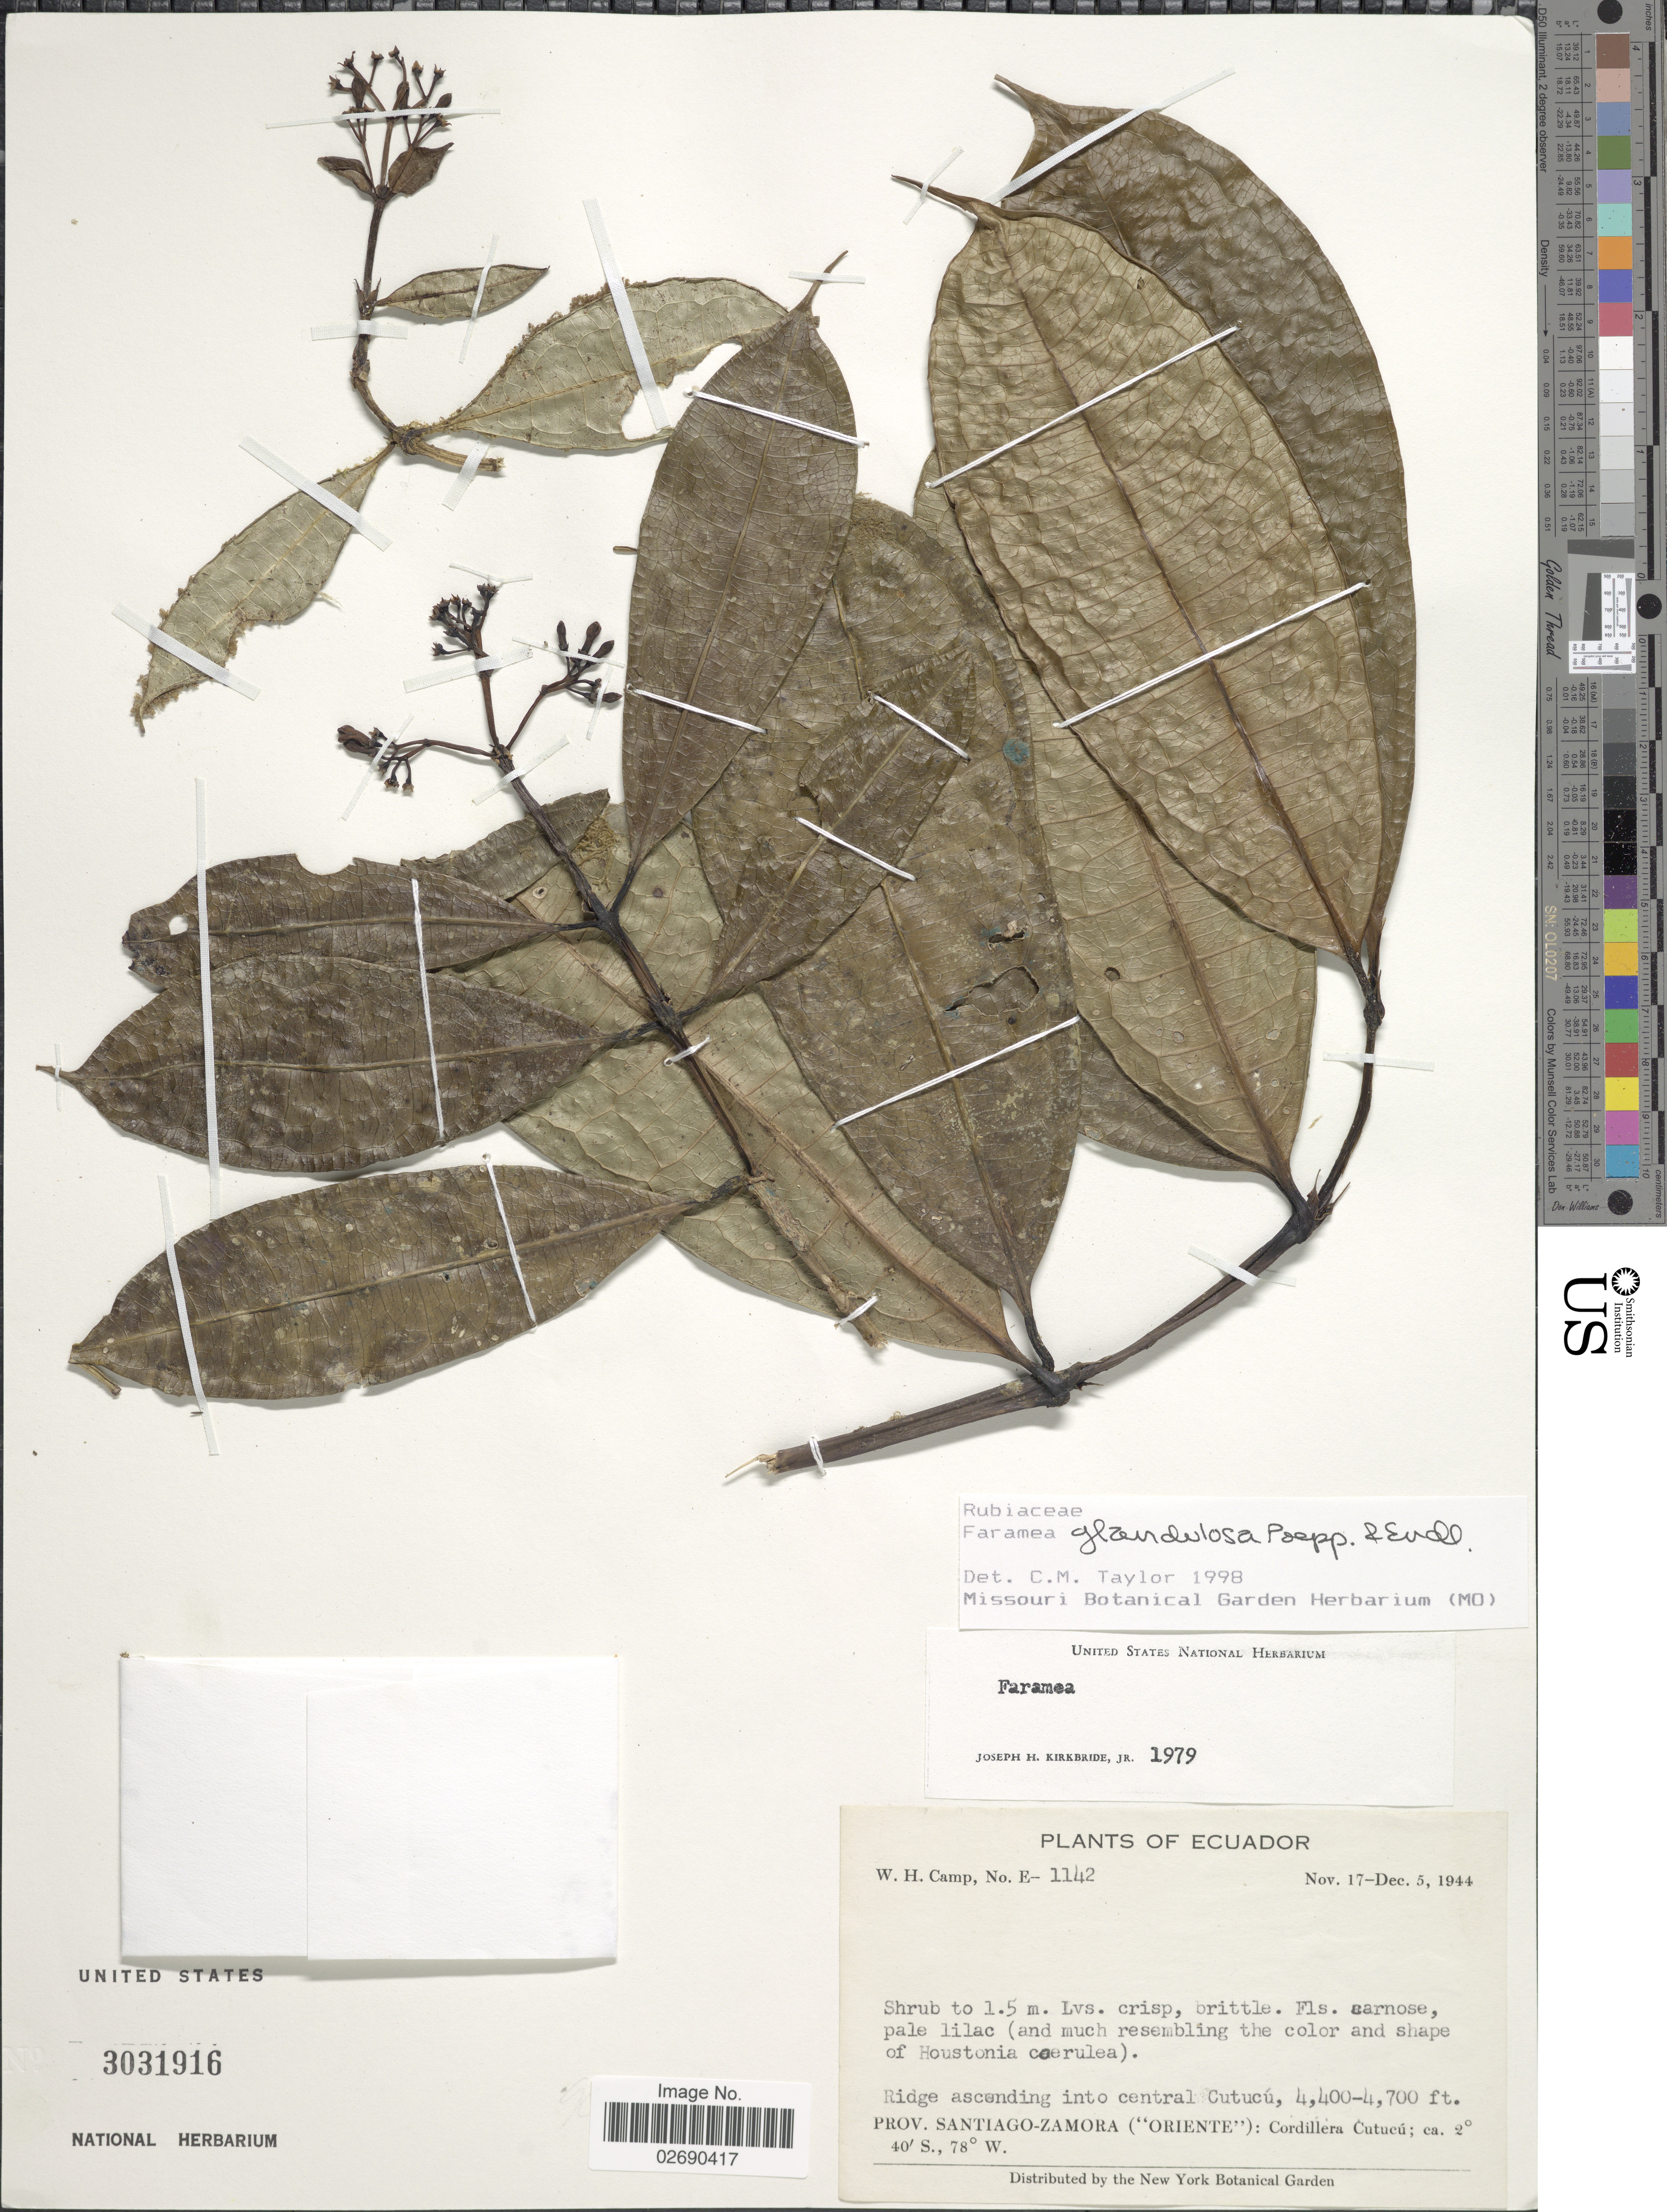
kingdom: Plantae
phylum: Tracheophyta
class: Magnoliopsida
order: Gentianales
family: Rubiaceae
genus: Faramea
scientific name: Faramea glandulosa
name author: Poepp.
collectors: W. H. Camp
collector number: E-1142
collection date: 1944-11-17/1944-12-05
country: Ecuador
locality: Ridge ascending into central Cutucú. Prov. Santiago-Zamora ("Oriente"): Cordillera Cutucú.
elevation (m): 1341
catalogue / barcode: US 3031916